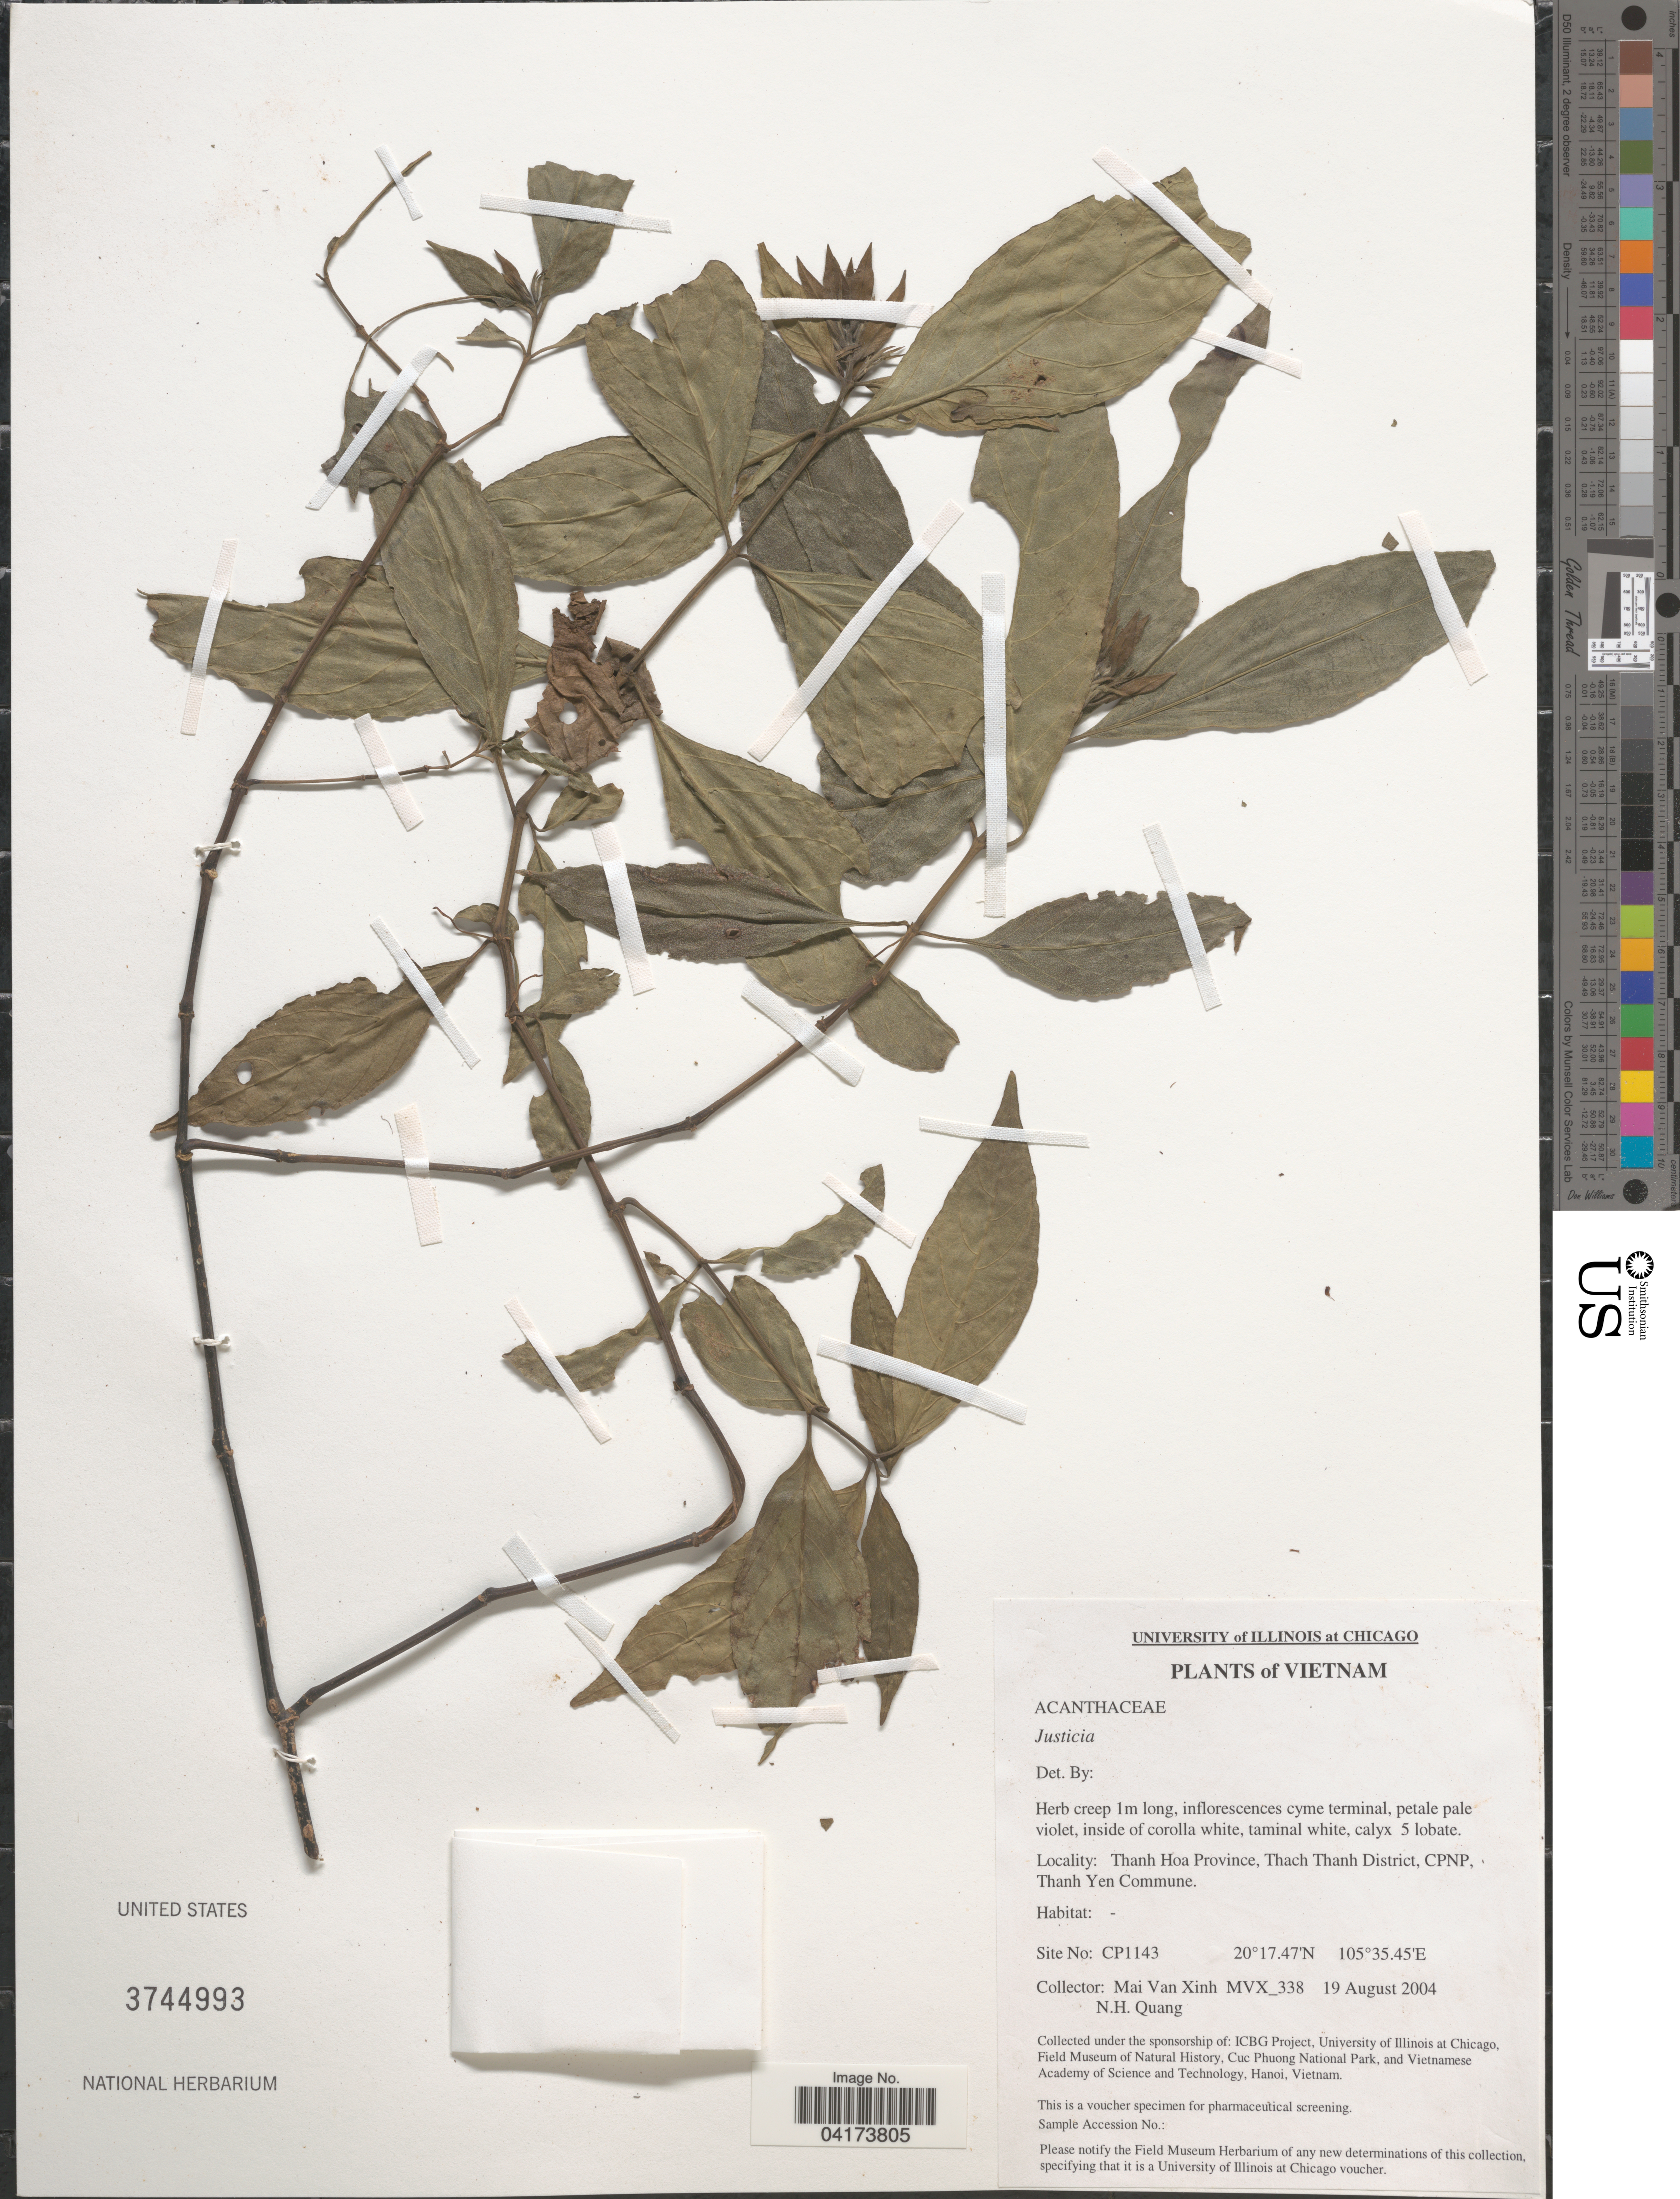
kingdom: Plantae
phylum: Tracheophyta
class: Magnoliopsida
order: Lamiales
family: Acanthaceae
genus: Justicia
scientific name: Justicia sp.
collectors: M. Van Xinh & N. Quang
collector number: MVX_338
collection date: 2004-08-19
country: Vietnam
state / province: Thanh Hoa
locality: Thach Thanh District, CPNP, Thanh Yen Commune. Site No: CP1143.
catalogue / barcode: US 3744993